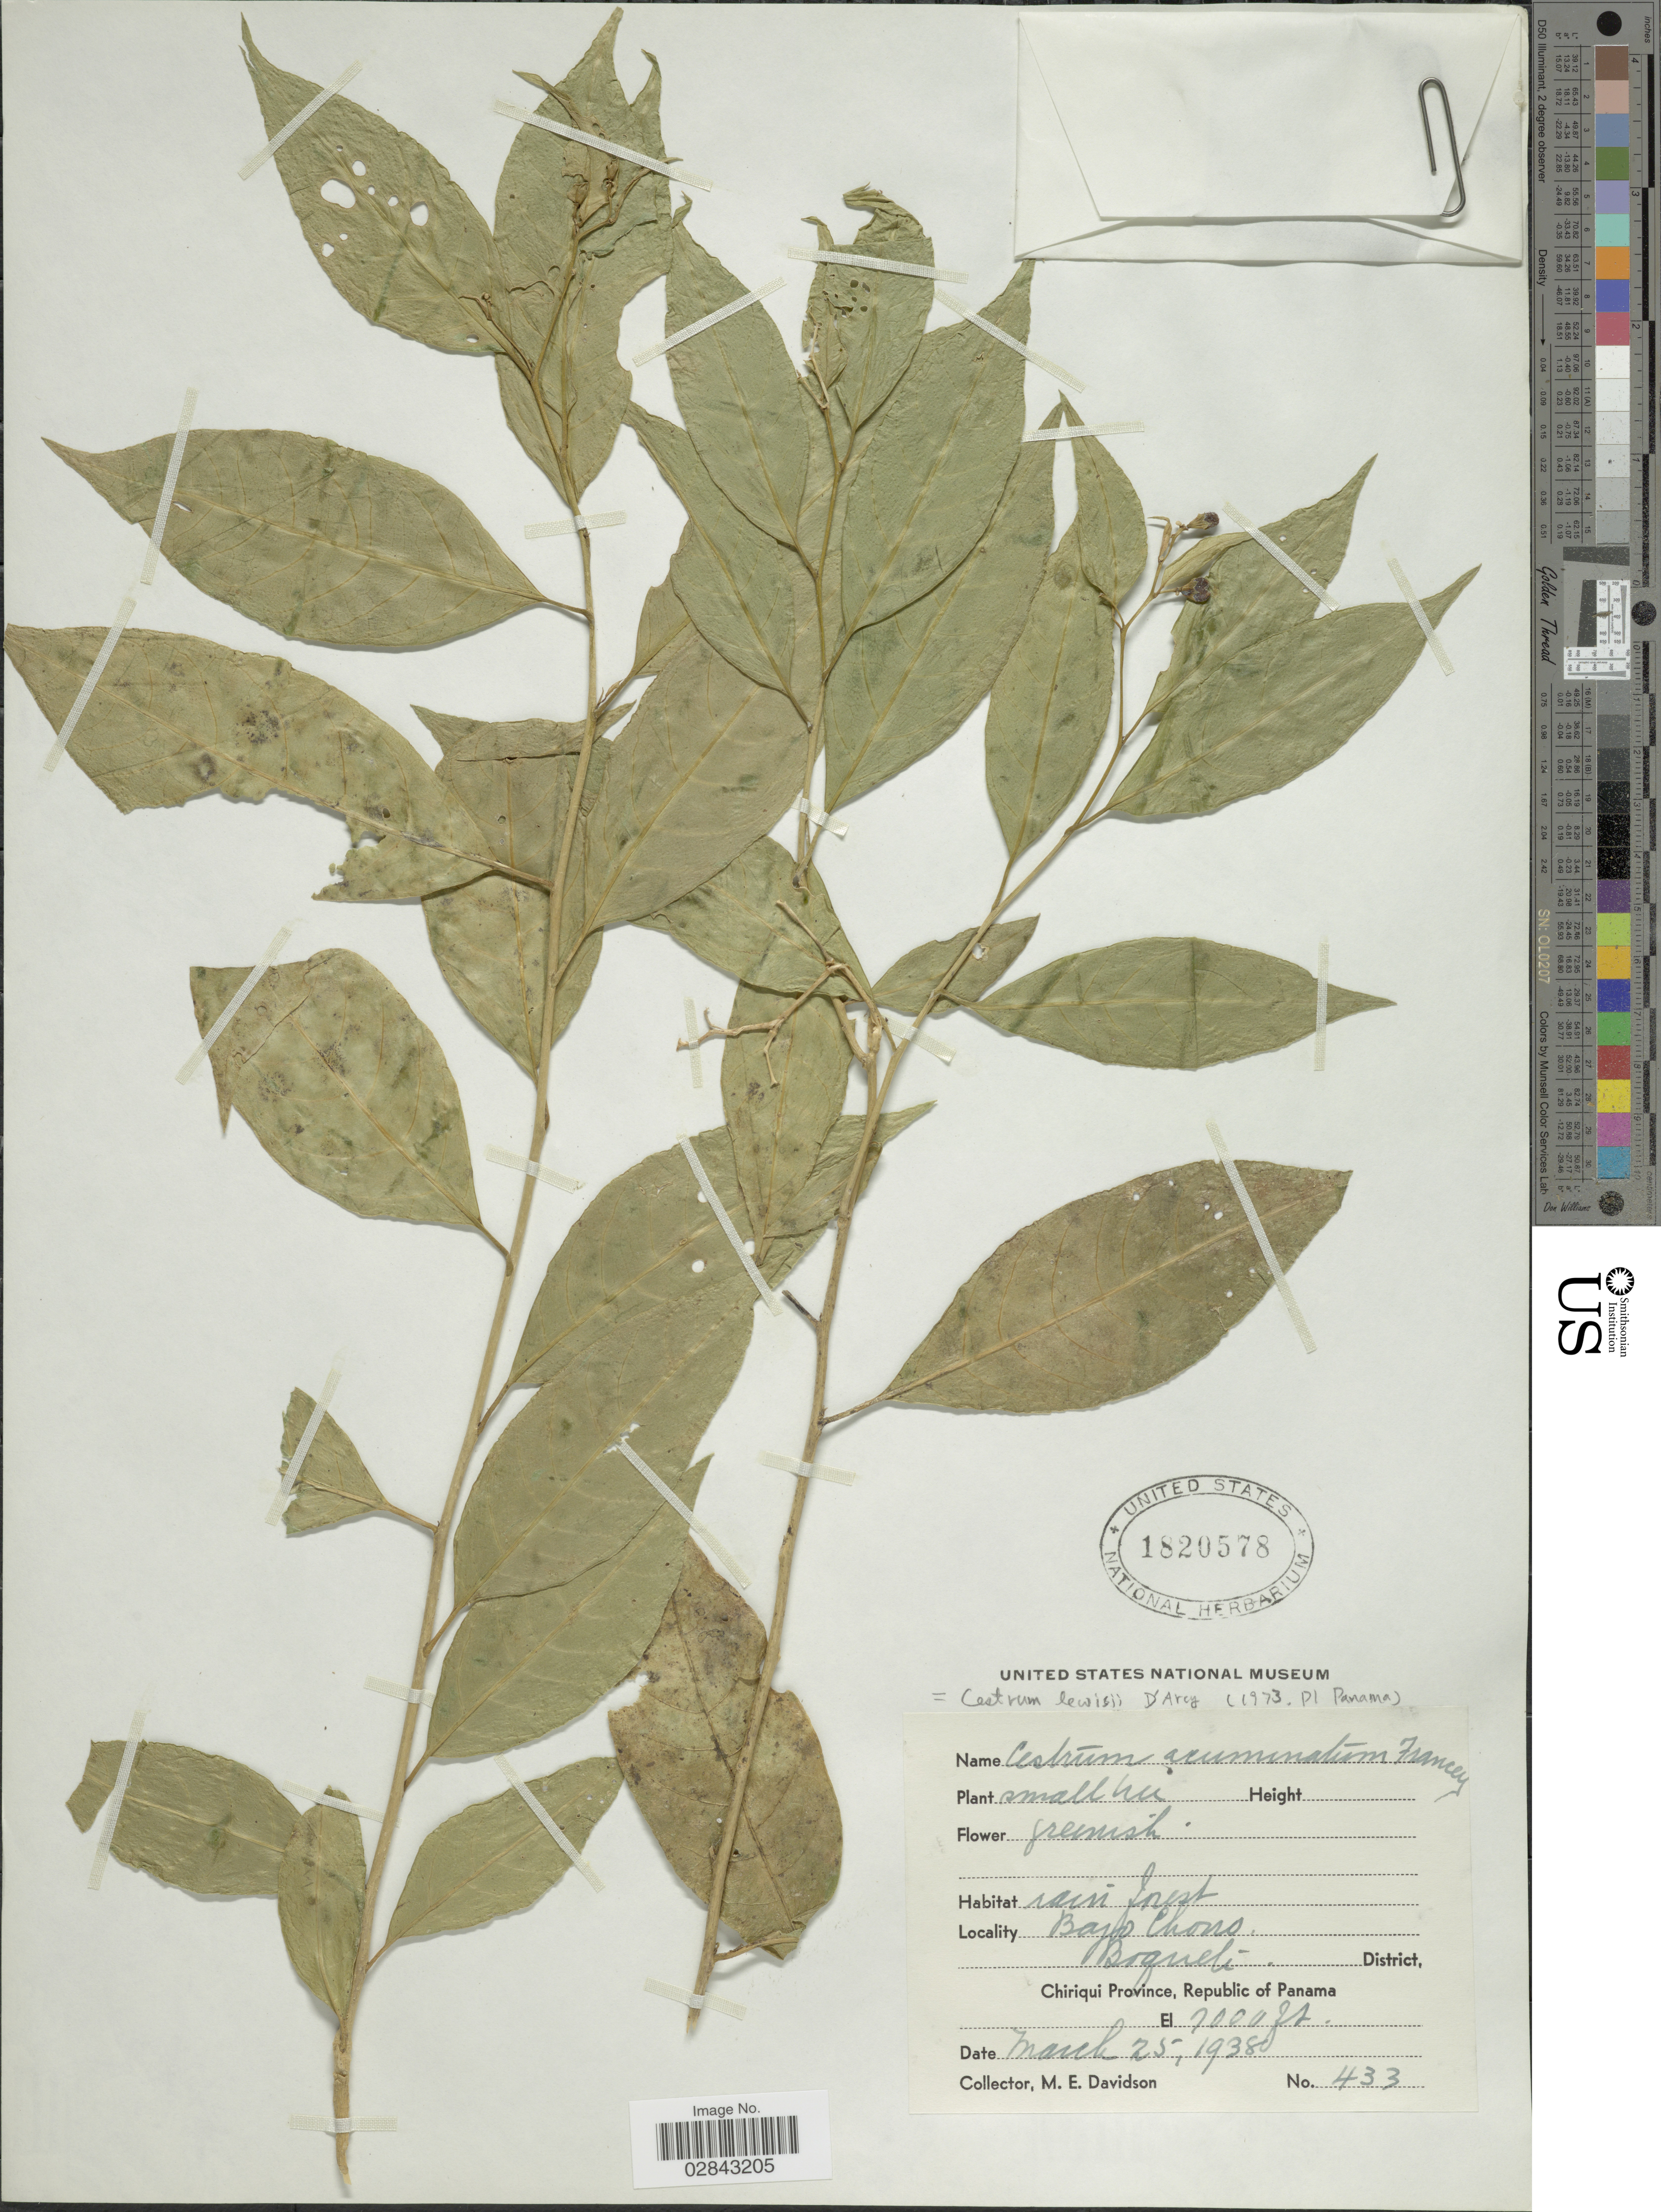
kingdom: Plantae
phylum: Tracheophyta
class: Magnoliopsida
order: Solanales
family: Solanaceae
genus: Cestrum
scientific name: Cestrum acuminatum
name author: Francey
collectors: M. E. Davidson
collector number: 433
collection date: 1938-03-25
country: Panama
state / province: Chiriqui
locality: Bajo Chono, Boquete District, Republic of Panama.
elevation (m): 2134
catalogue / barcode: US 1820578